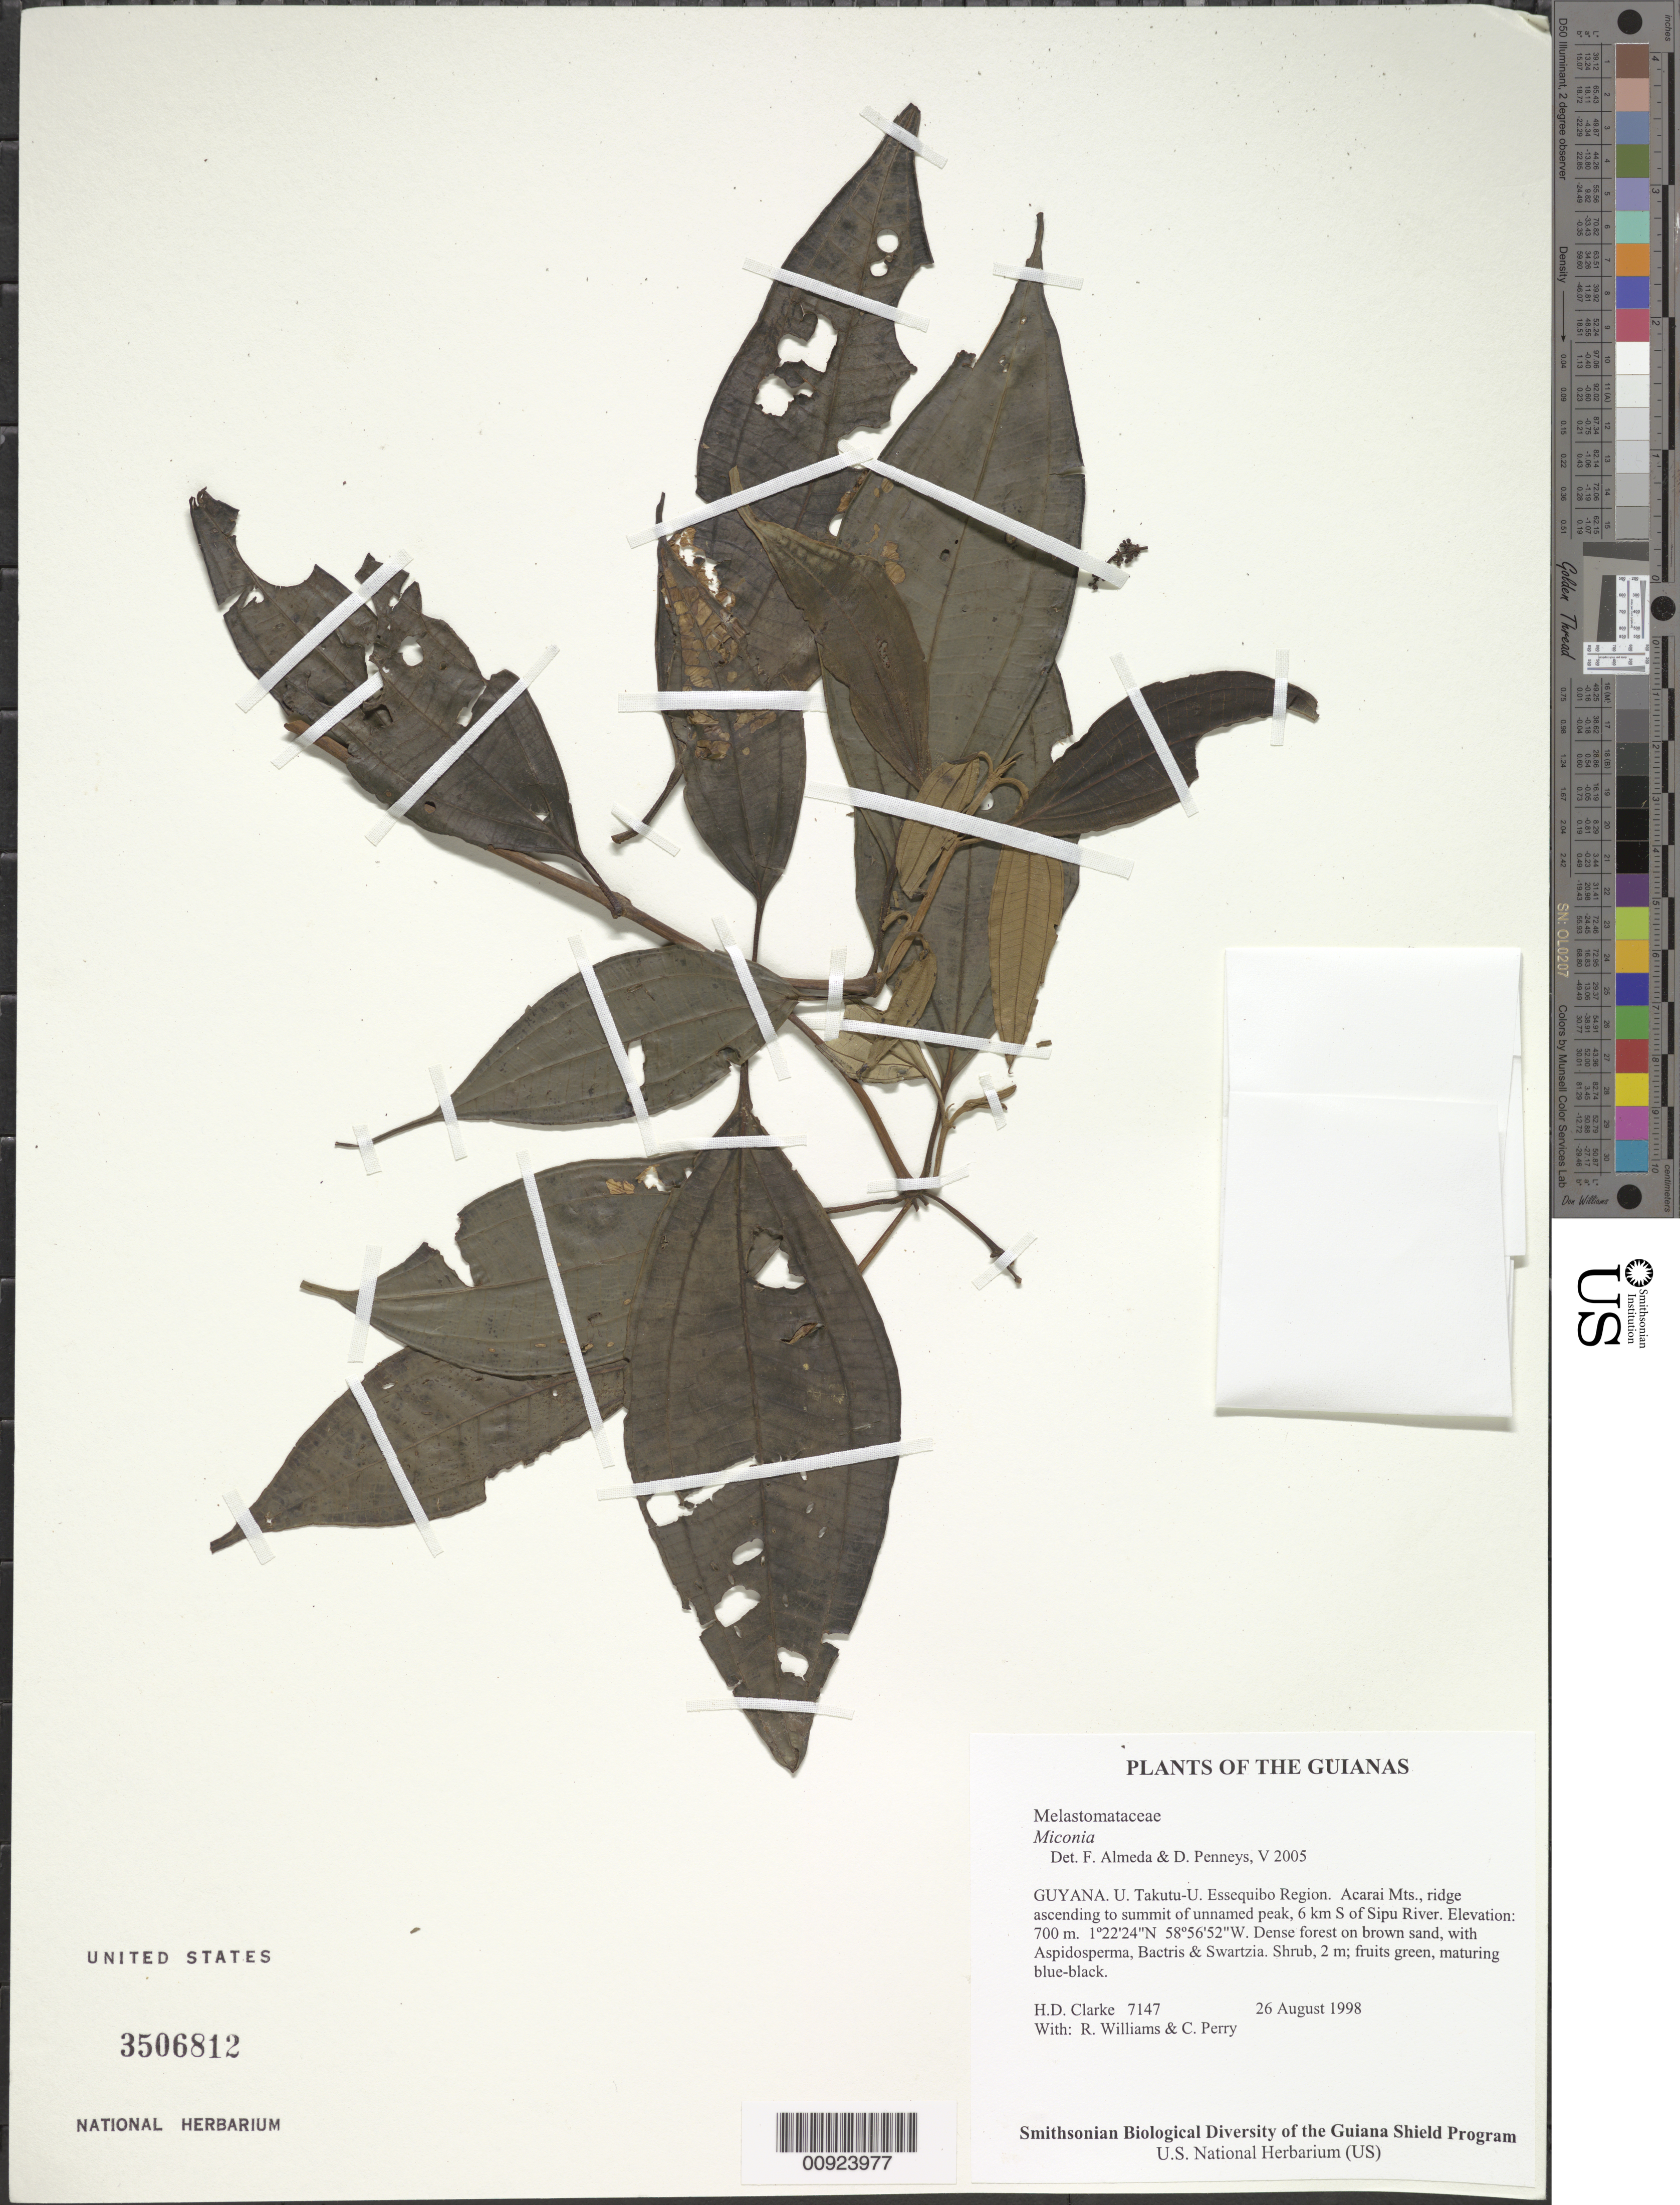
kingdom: Plantae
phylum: Tracheophyta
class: Magnoliopsida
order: Myrtales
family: Melastomataceae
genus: Miconia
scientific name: Miconia sp.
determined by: Almeda, F.; Penneys, D. S.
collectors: H. D. Clarke, R. Williams & C. Perry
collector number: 7147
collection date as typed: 26 August 1998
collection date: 1998-08-26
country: Guyana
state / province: U. Takutu-U. Essequibo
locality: Acarai Mts., ridge ascending to summit of unnamed peak, 6 km S of Sipu River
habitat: Dense forest on brown sand, with Aspidosperma, Bactris & Swartzia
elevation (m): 700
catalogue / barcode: US 3506812